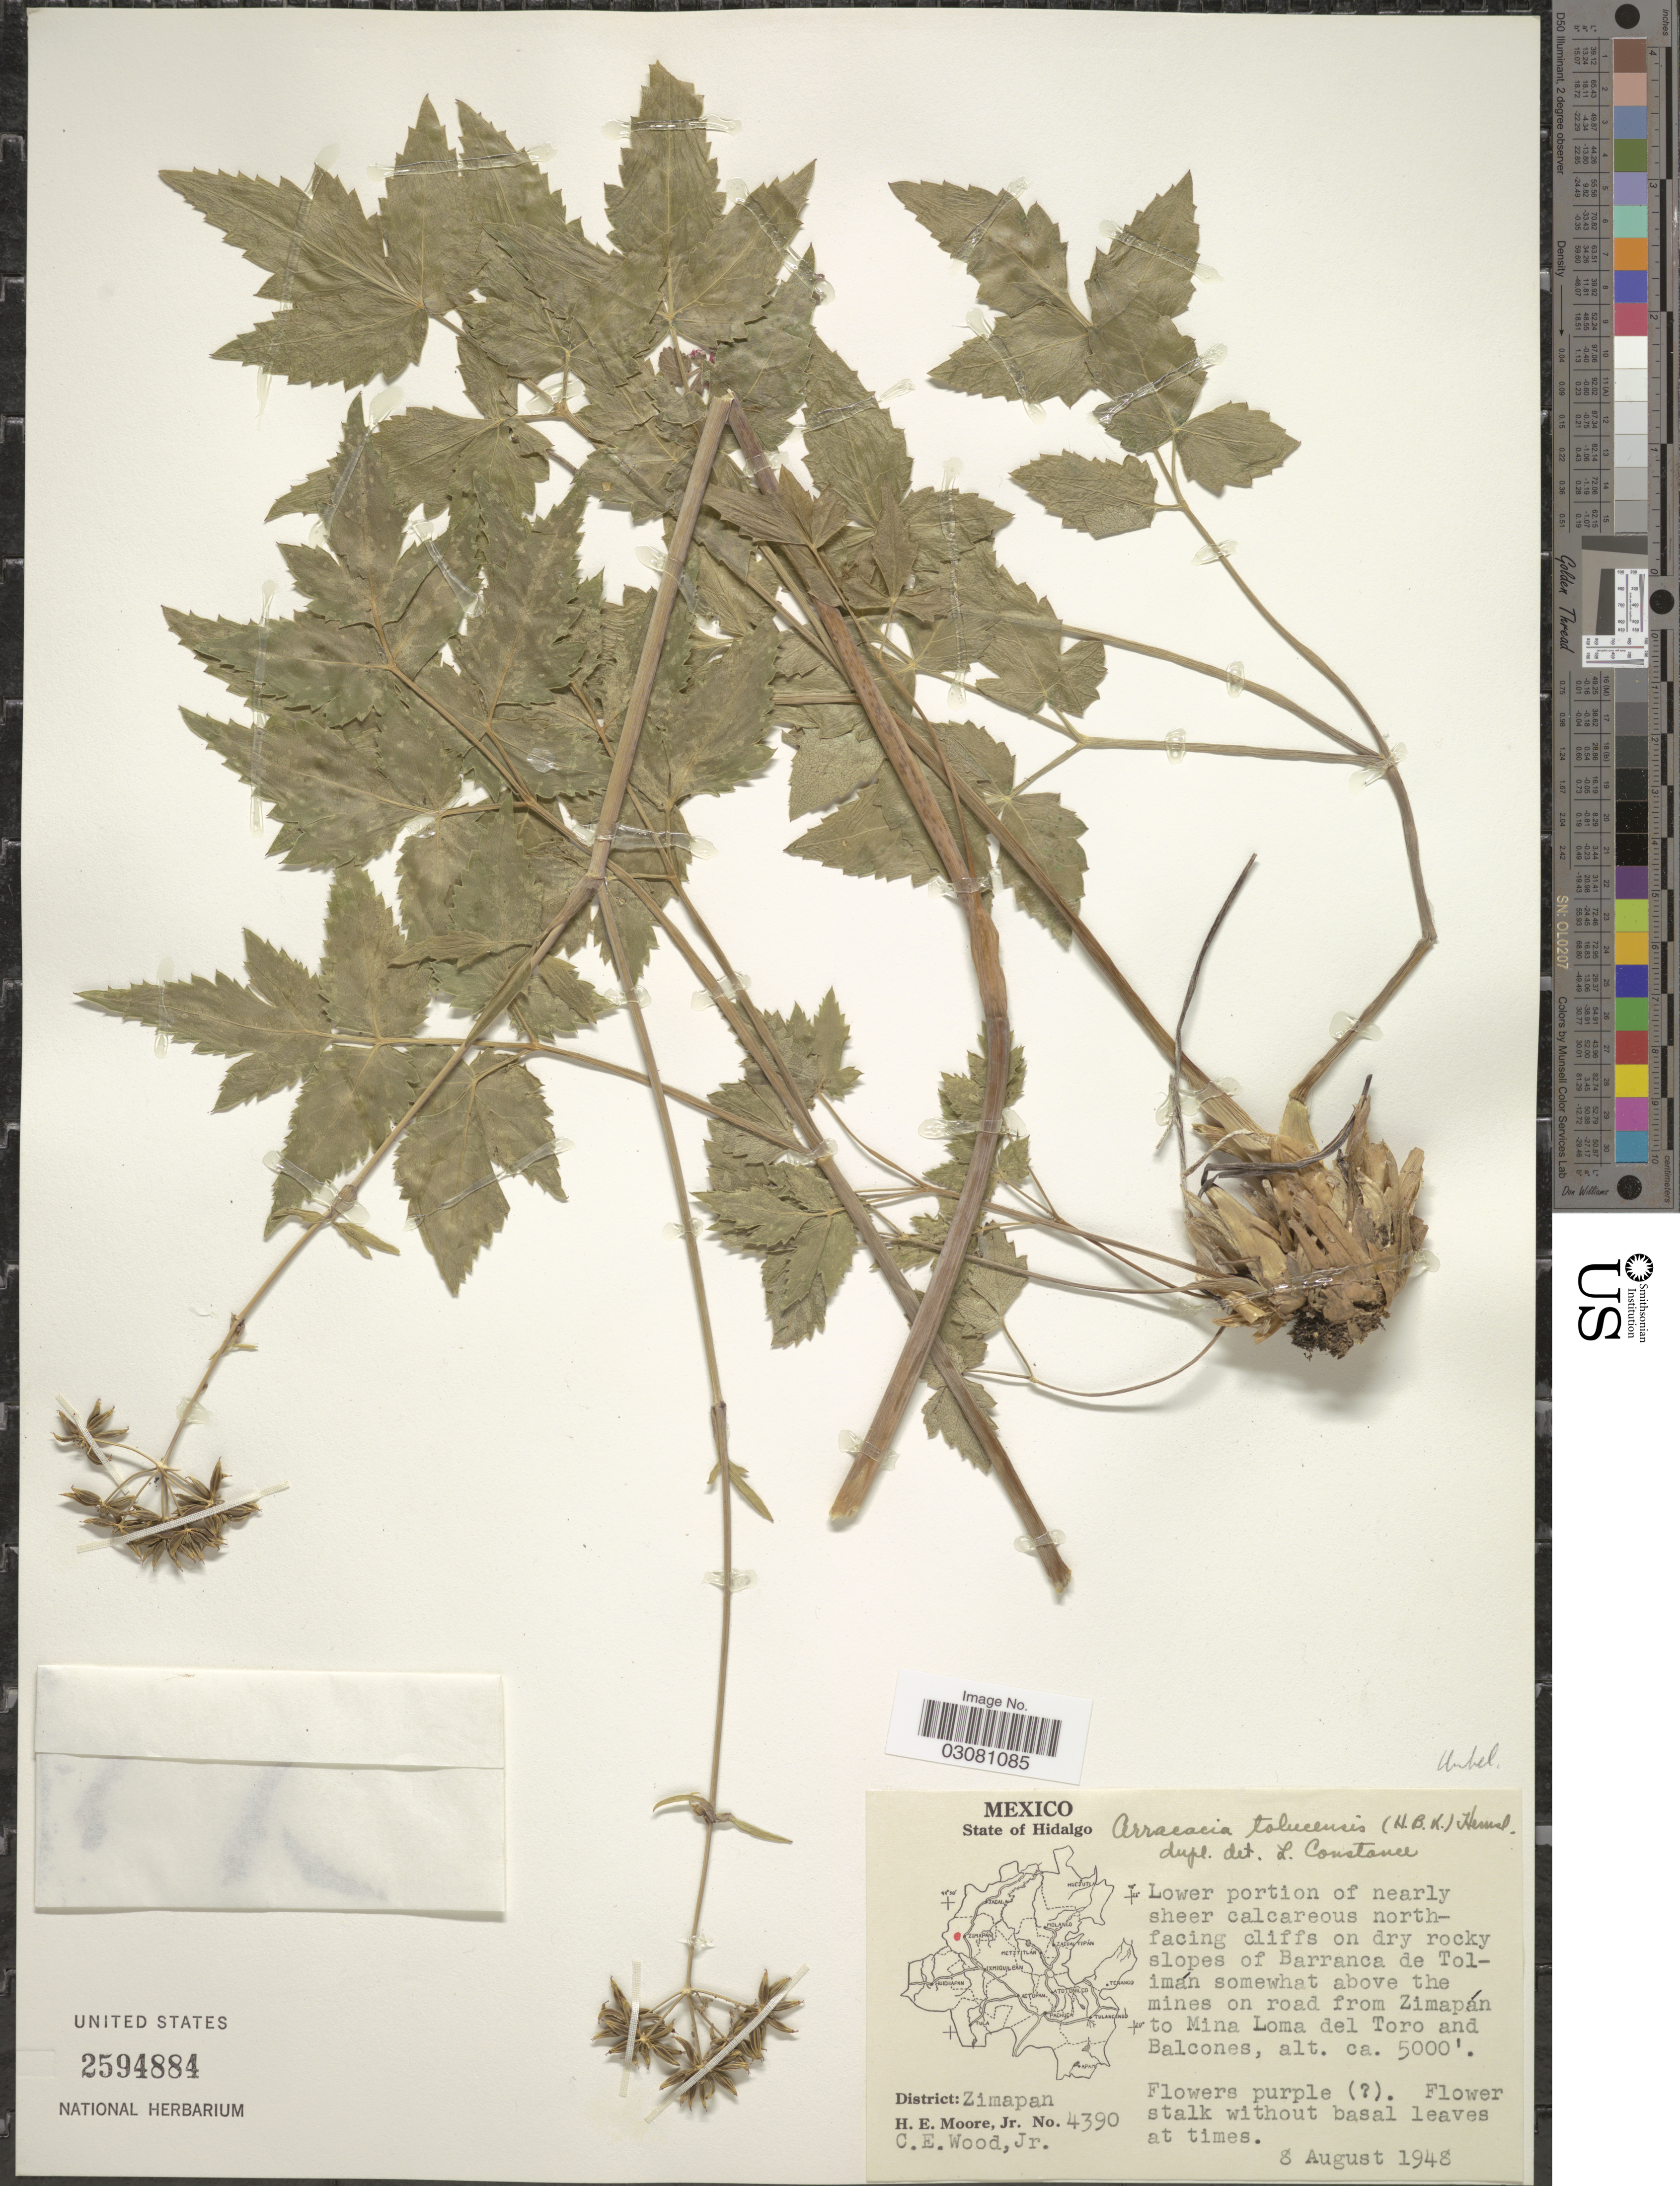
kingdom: Plantae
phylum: Tracheophyta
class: Magnoliopsida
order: Apiales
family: Apiaceae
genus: Arracacia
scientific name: Arracacia tolucensis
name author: (Kunth) Hemsl.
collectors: H. Moore & C. Wood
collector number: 4390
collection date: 1948-08-08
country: Mexico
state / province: Hidalgo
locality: State of Hidalgo. Lower portion of nearly sheer calcareous north-facing cliffs on dry rocky slopes of Barranca de Tolimán somewhat above the mines on road to Zimapán to Mina Loma del Toro and Balcones. District: Zimapan.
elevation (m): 1524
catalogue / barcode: US 2594884